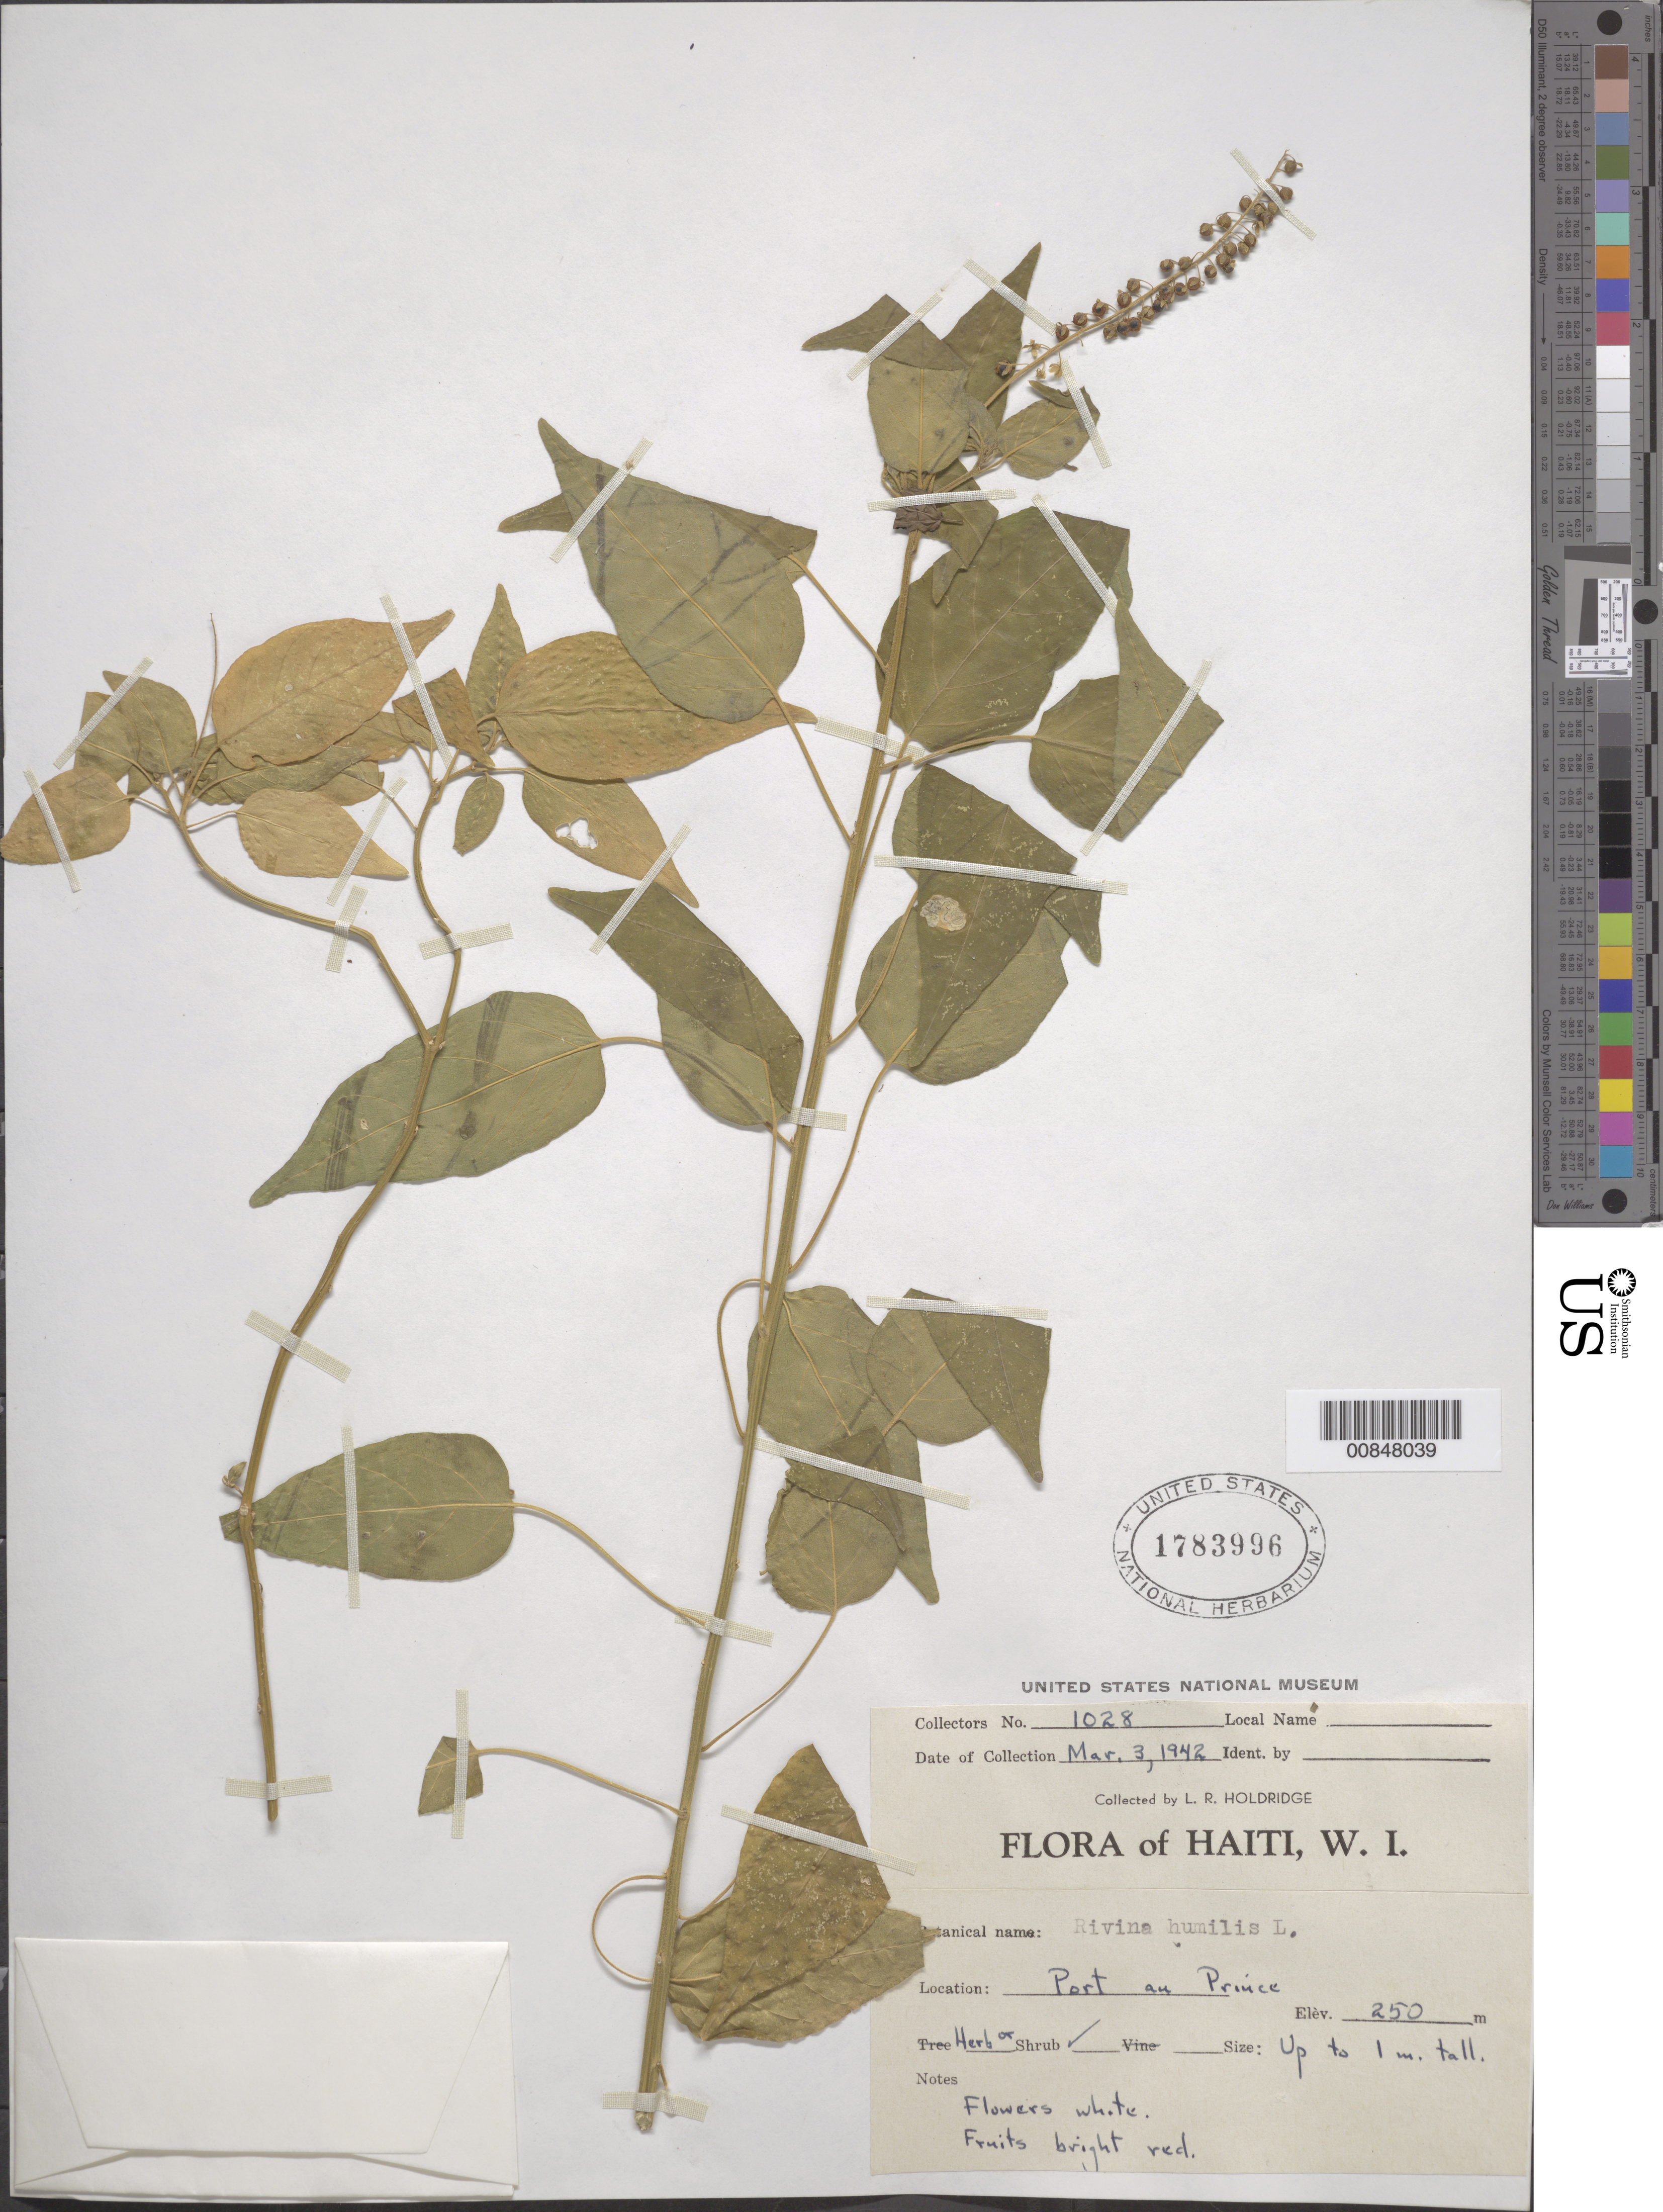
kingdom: Plantae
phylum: Tracheophyta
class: Magnoliopsida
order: Caryophyllales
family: Phytolaccaceae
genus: Rivina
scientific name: Rivina humilis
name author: L.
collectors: L. Holdridge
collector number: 1028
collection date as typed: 03 Mar 1942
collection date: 1942-03-03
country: Haiti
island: Hispaniola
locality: Port au Prince.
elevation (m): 250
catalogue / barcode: US 1783996